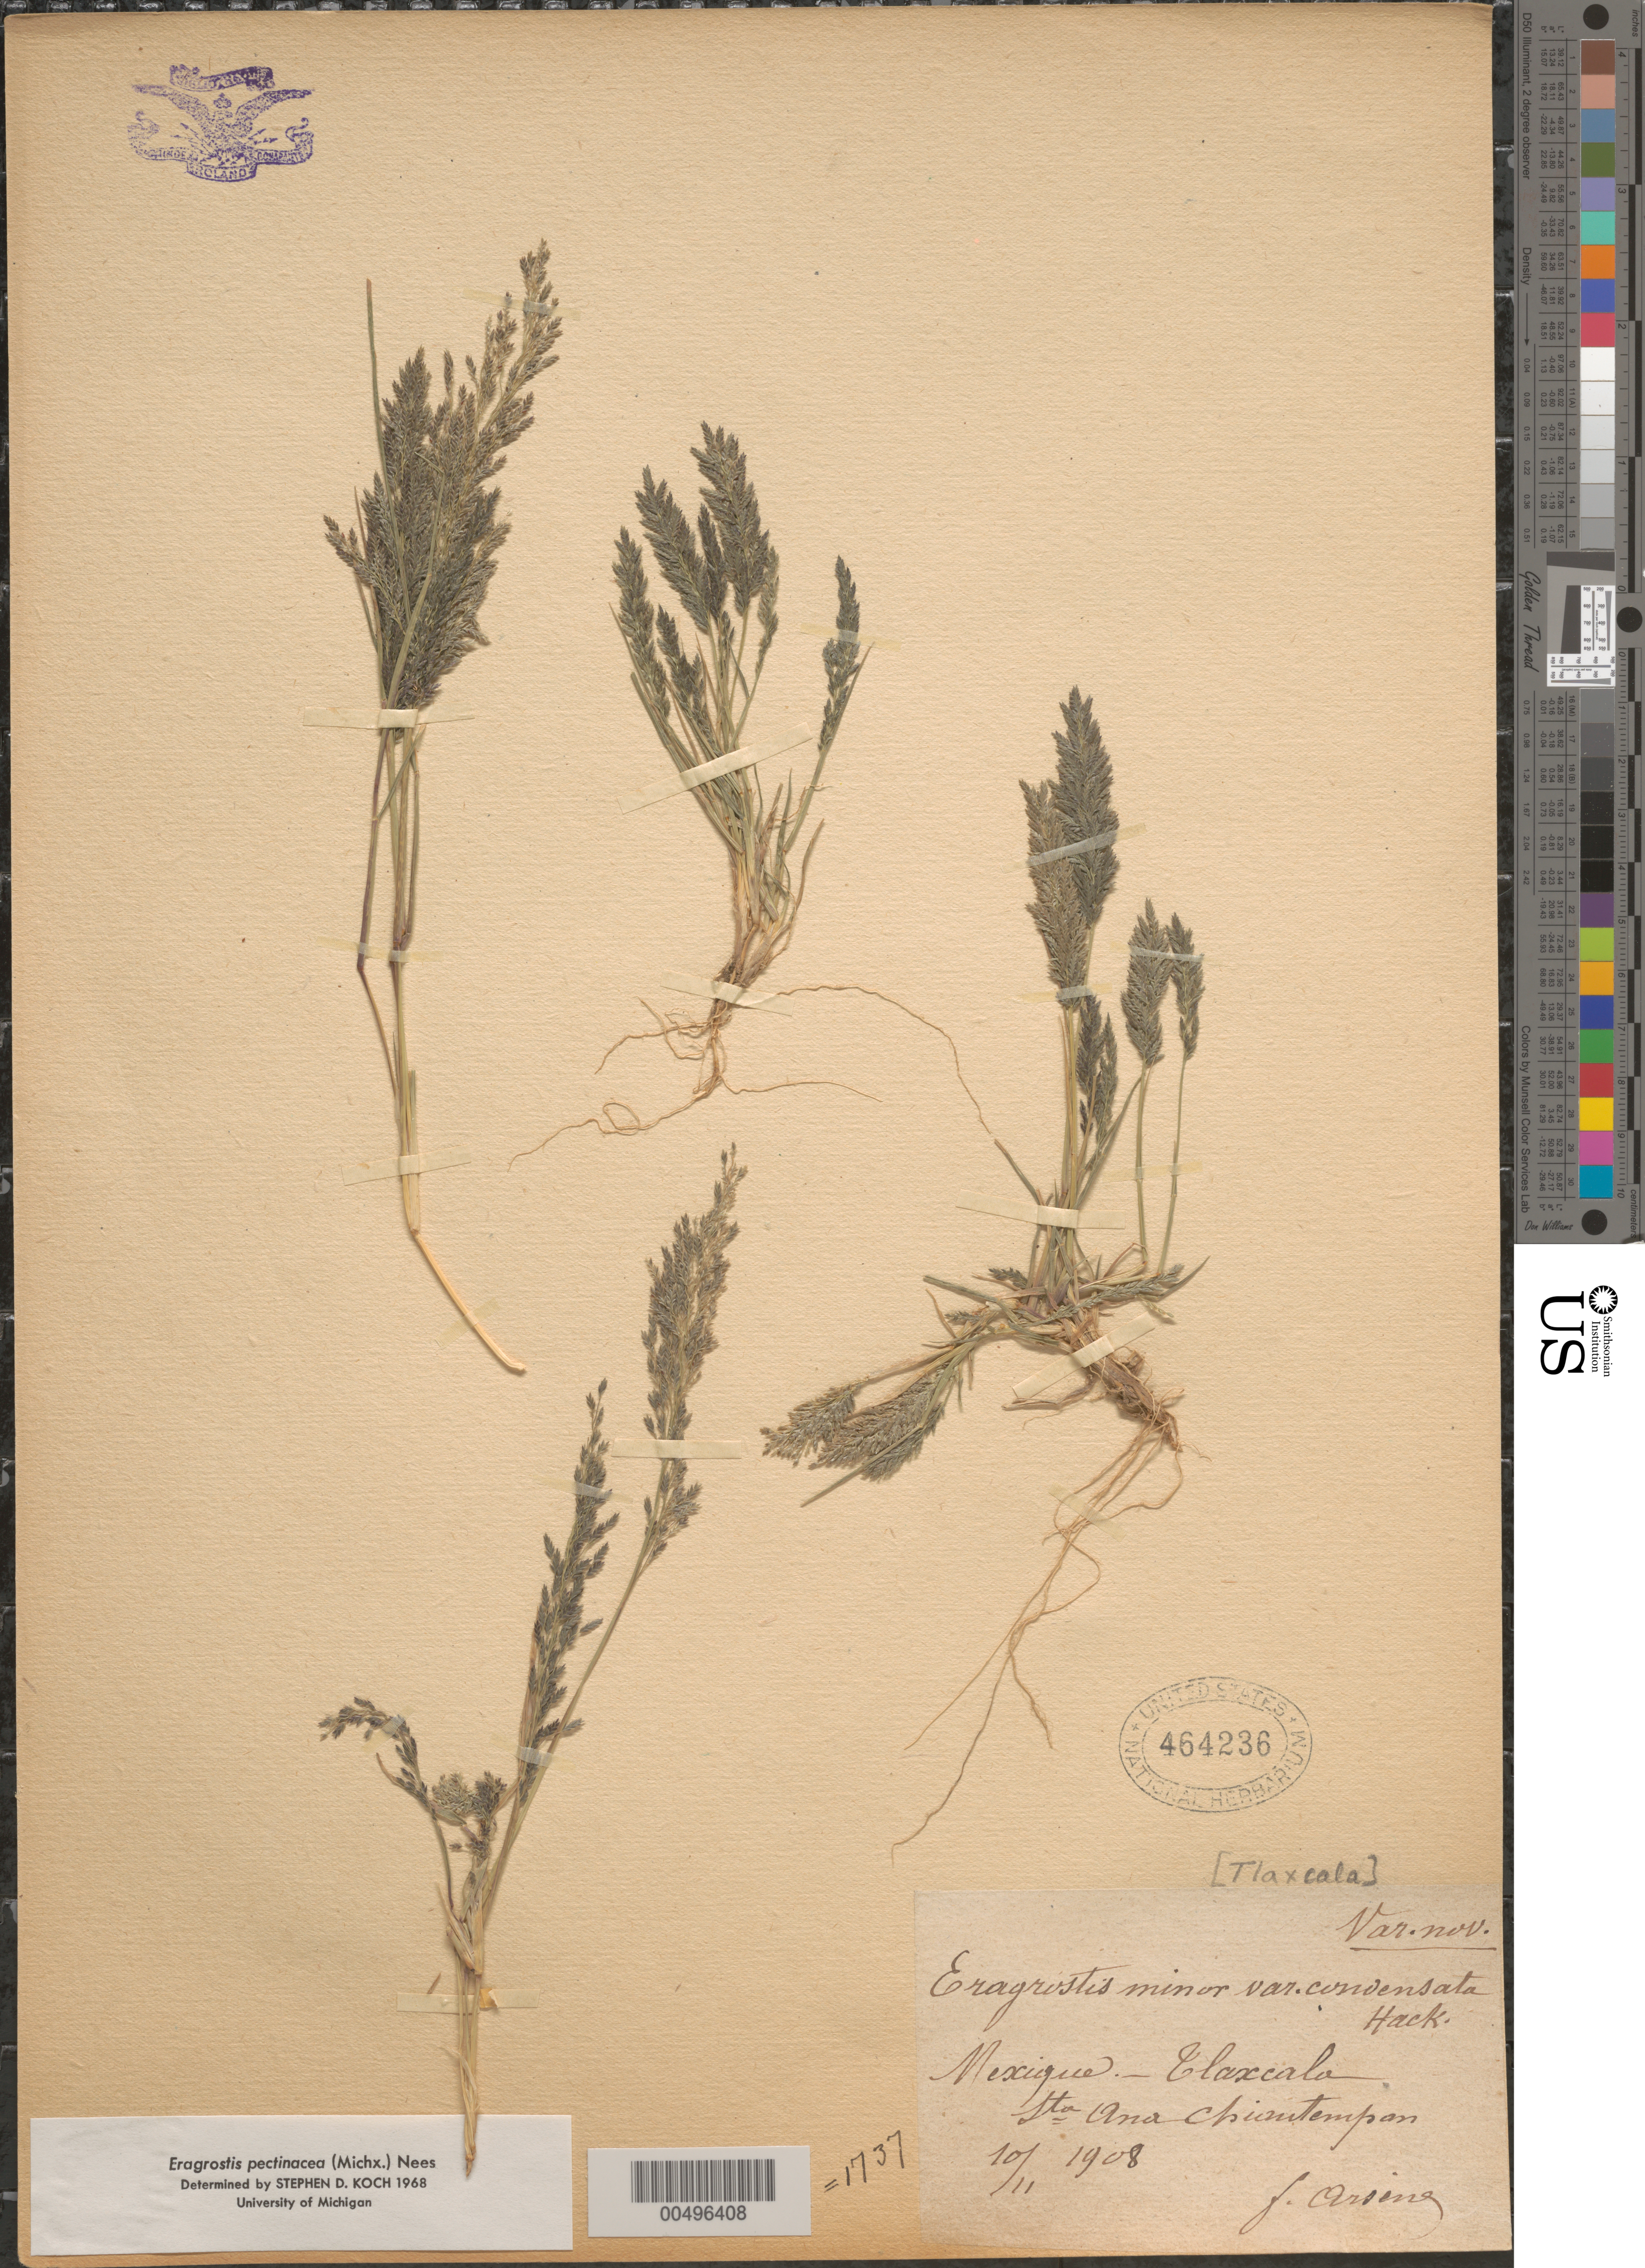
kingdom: Plantae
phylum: Tracheophyta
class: Liliopsida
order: Poales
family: Poaceae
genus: Eragrostis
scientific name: Eragrostis pectinacea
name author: (Michx.) Nees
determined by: Koch, S. D.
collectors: Bro. G. Arsène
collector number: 1737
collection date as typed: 10 Nov 1908 to 11 Oct 1908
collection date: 1908-10-11/1908-11-10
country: Mexico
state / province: Tlaxcala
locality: Sta. Ana Chiantempan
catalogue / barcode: US 464236